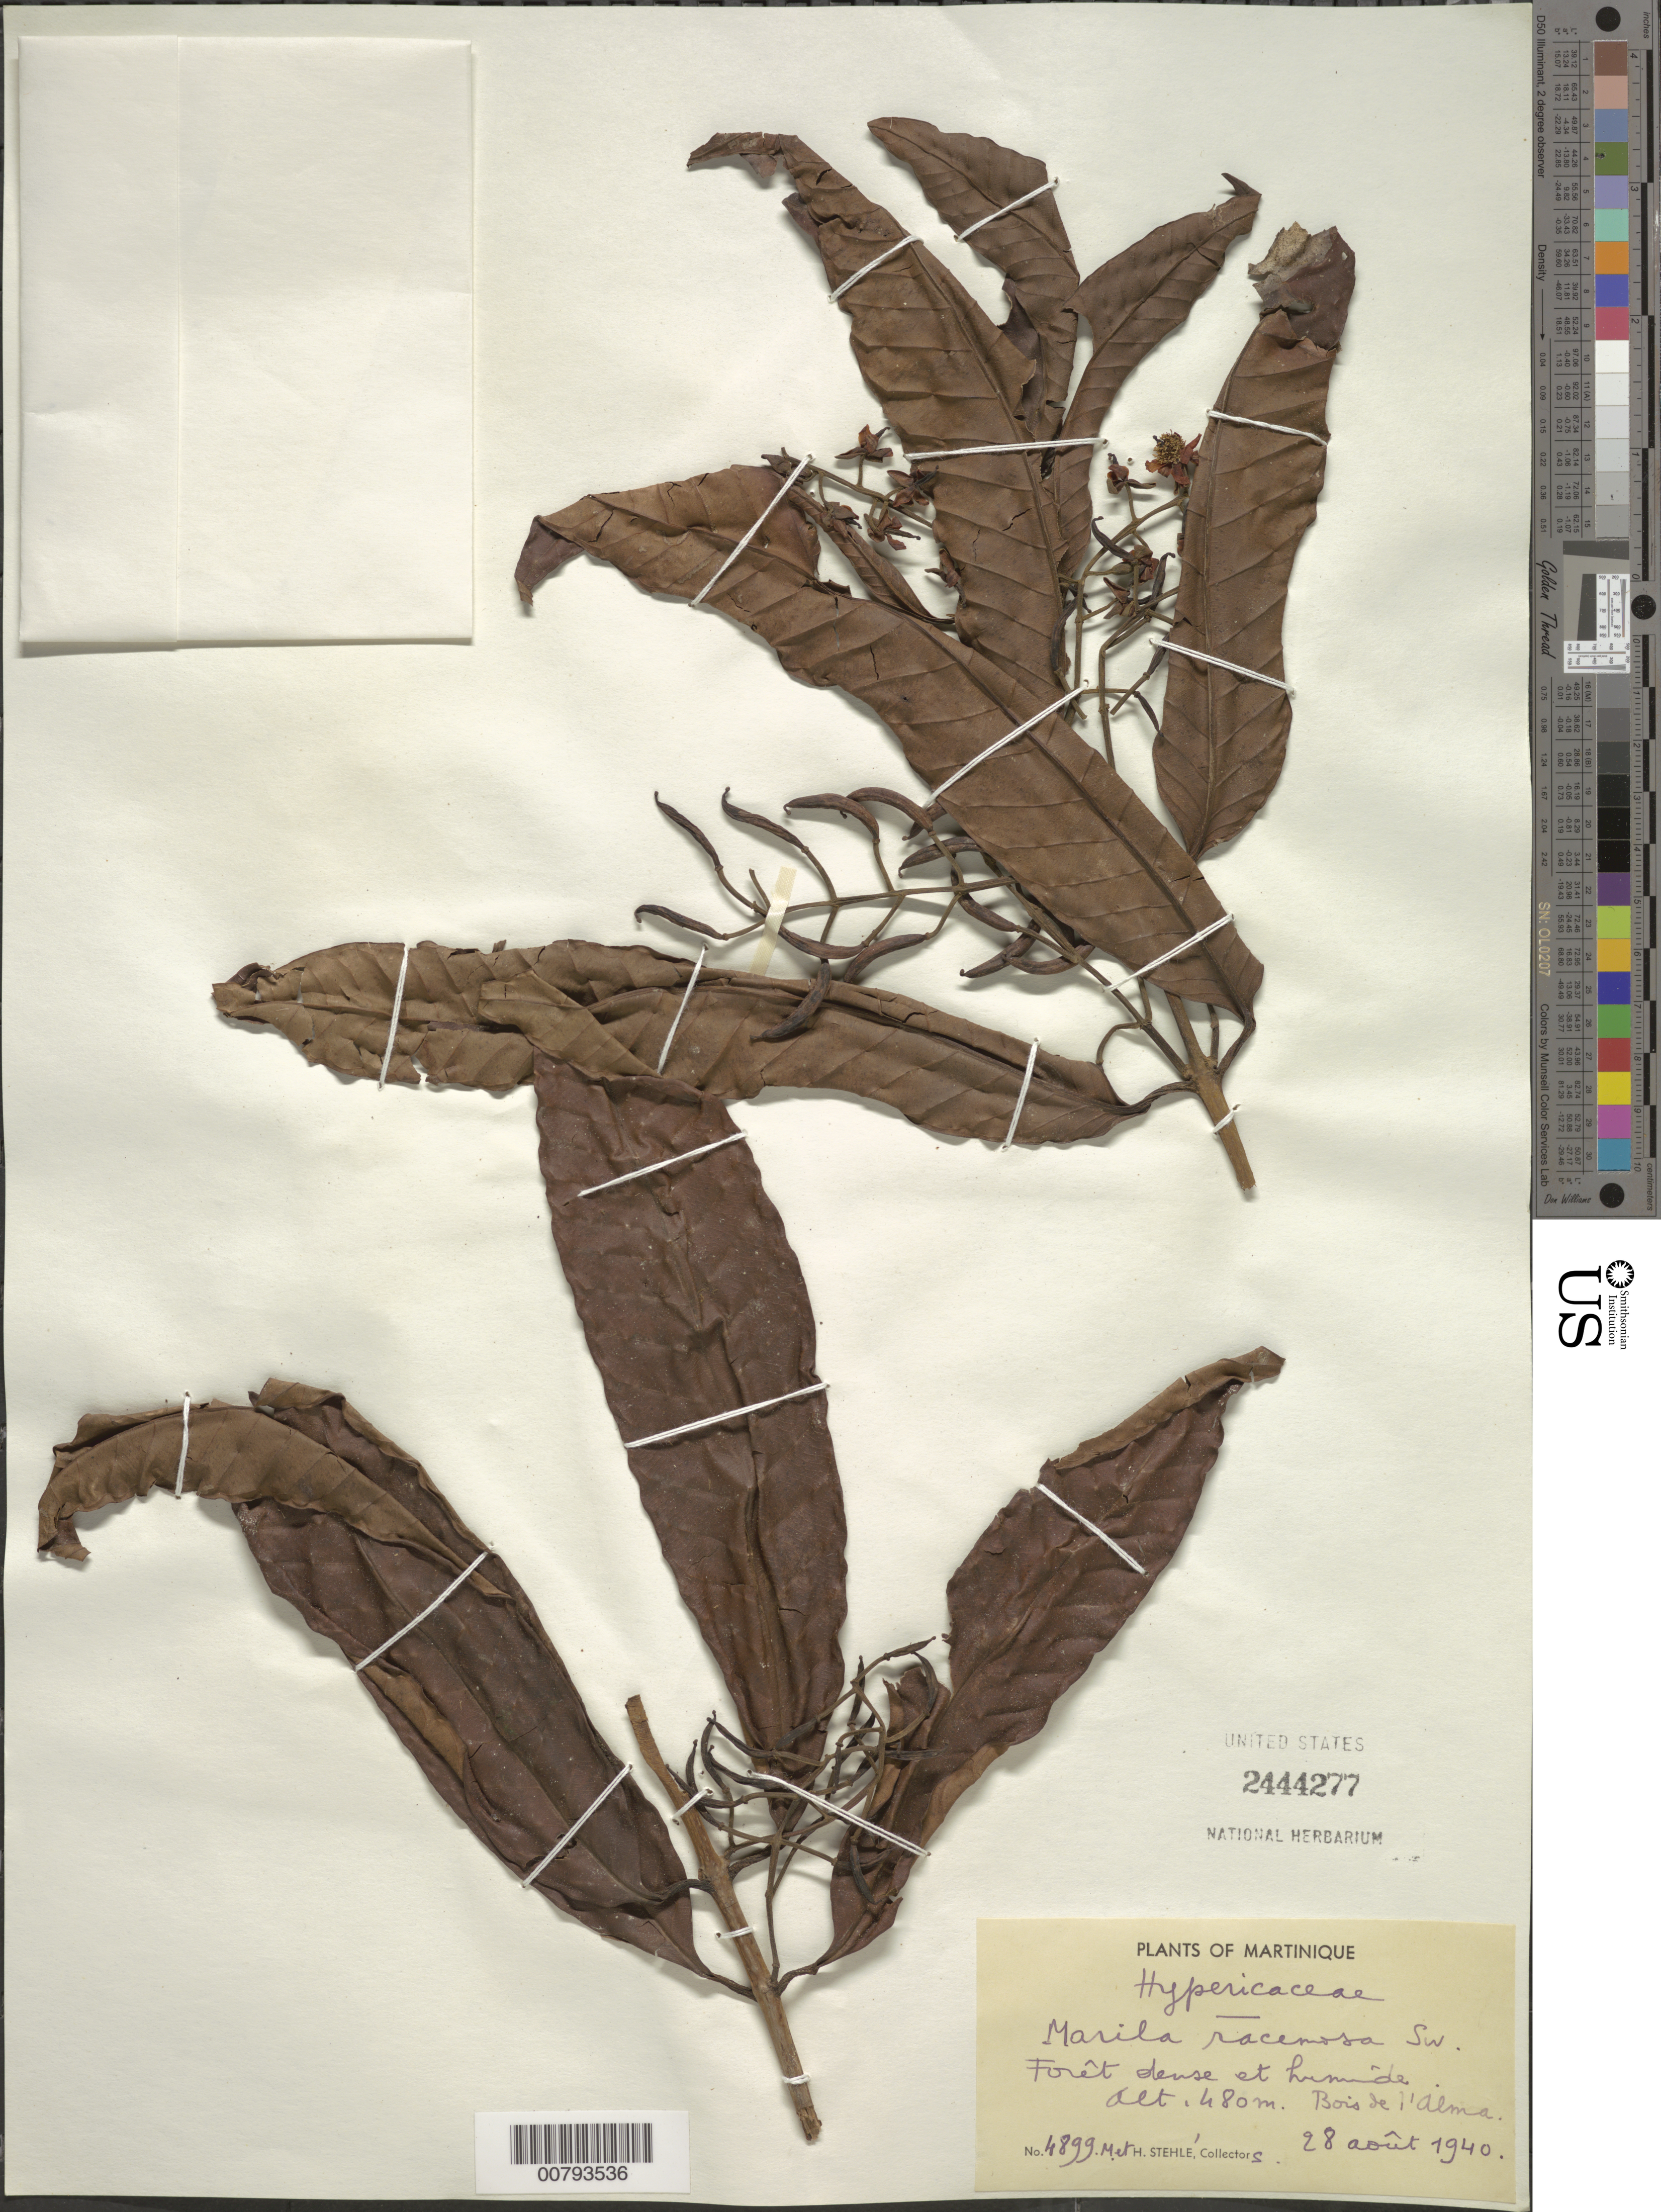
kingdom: Plantae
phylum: Tracheophyta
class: Magnoliopsida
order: Malpighiales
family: Calophyllaceae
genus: Marila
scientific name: Marila racemosa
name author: Sw.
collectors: H. Stehlé & M. Stehlé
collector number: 4899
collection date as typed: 28 Aug 1940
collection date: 1940-08-28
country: Martinique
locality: Bois de l'Alma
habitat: Dense rainforest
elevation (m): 480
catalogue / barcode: US 2444277